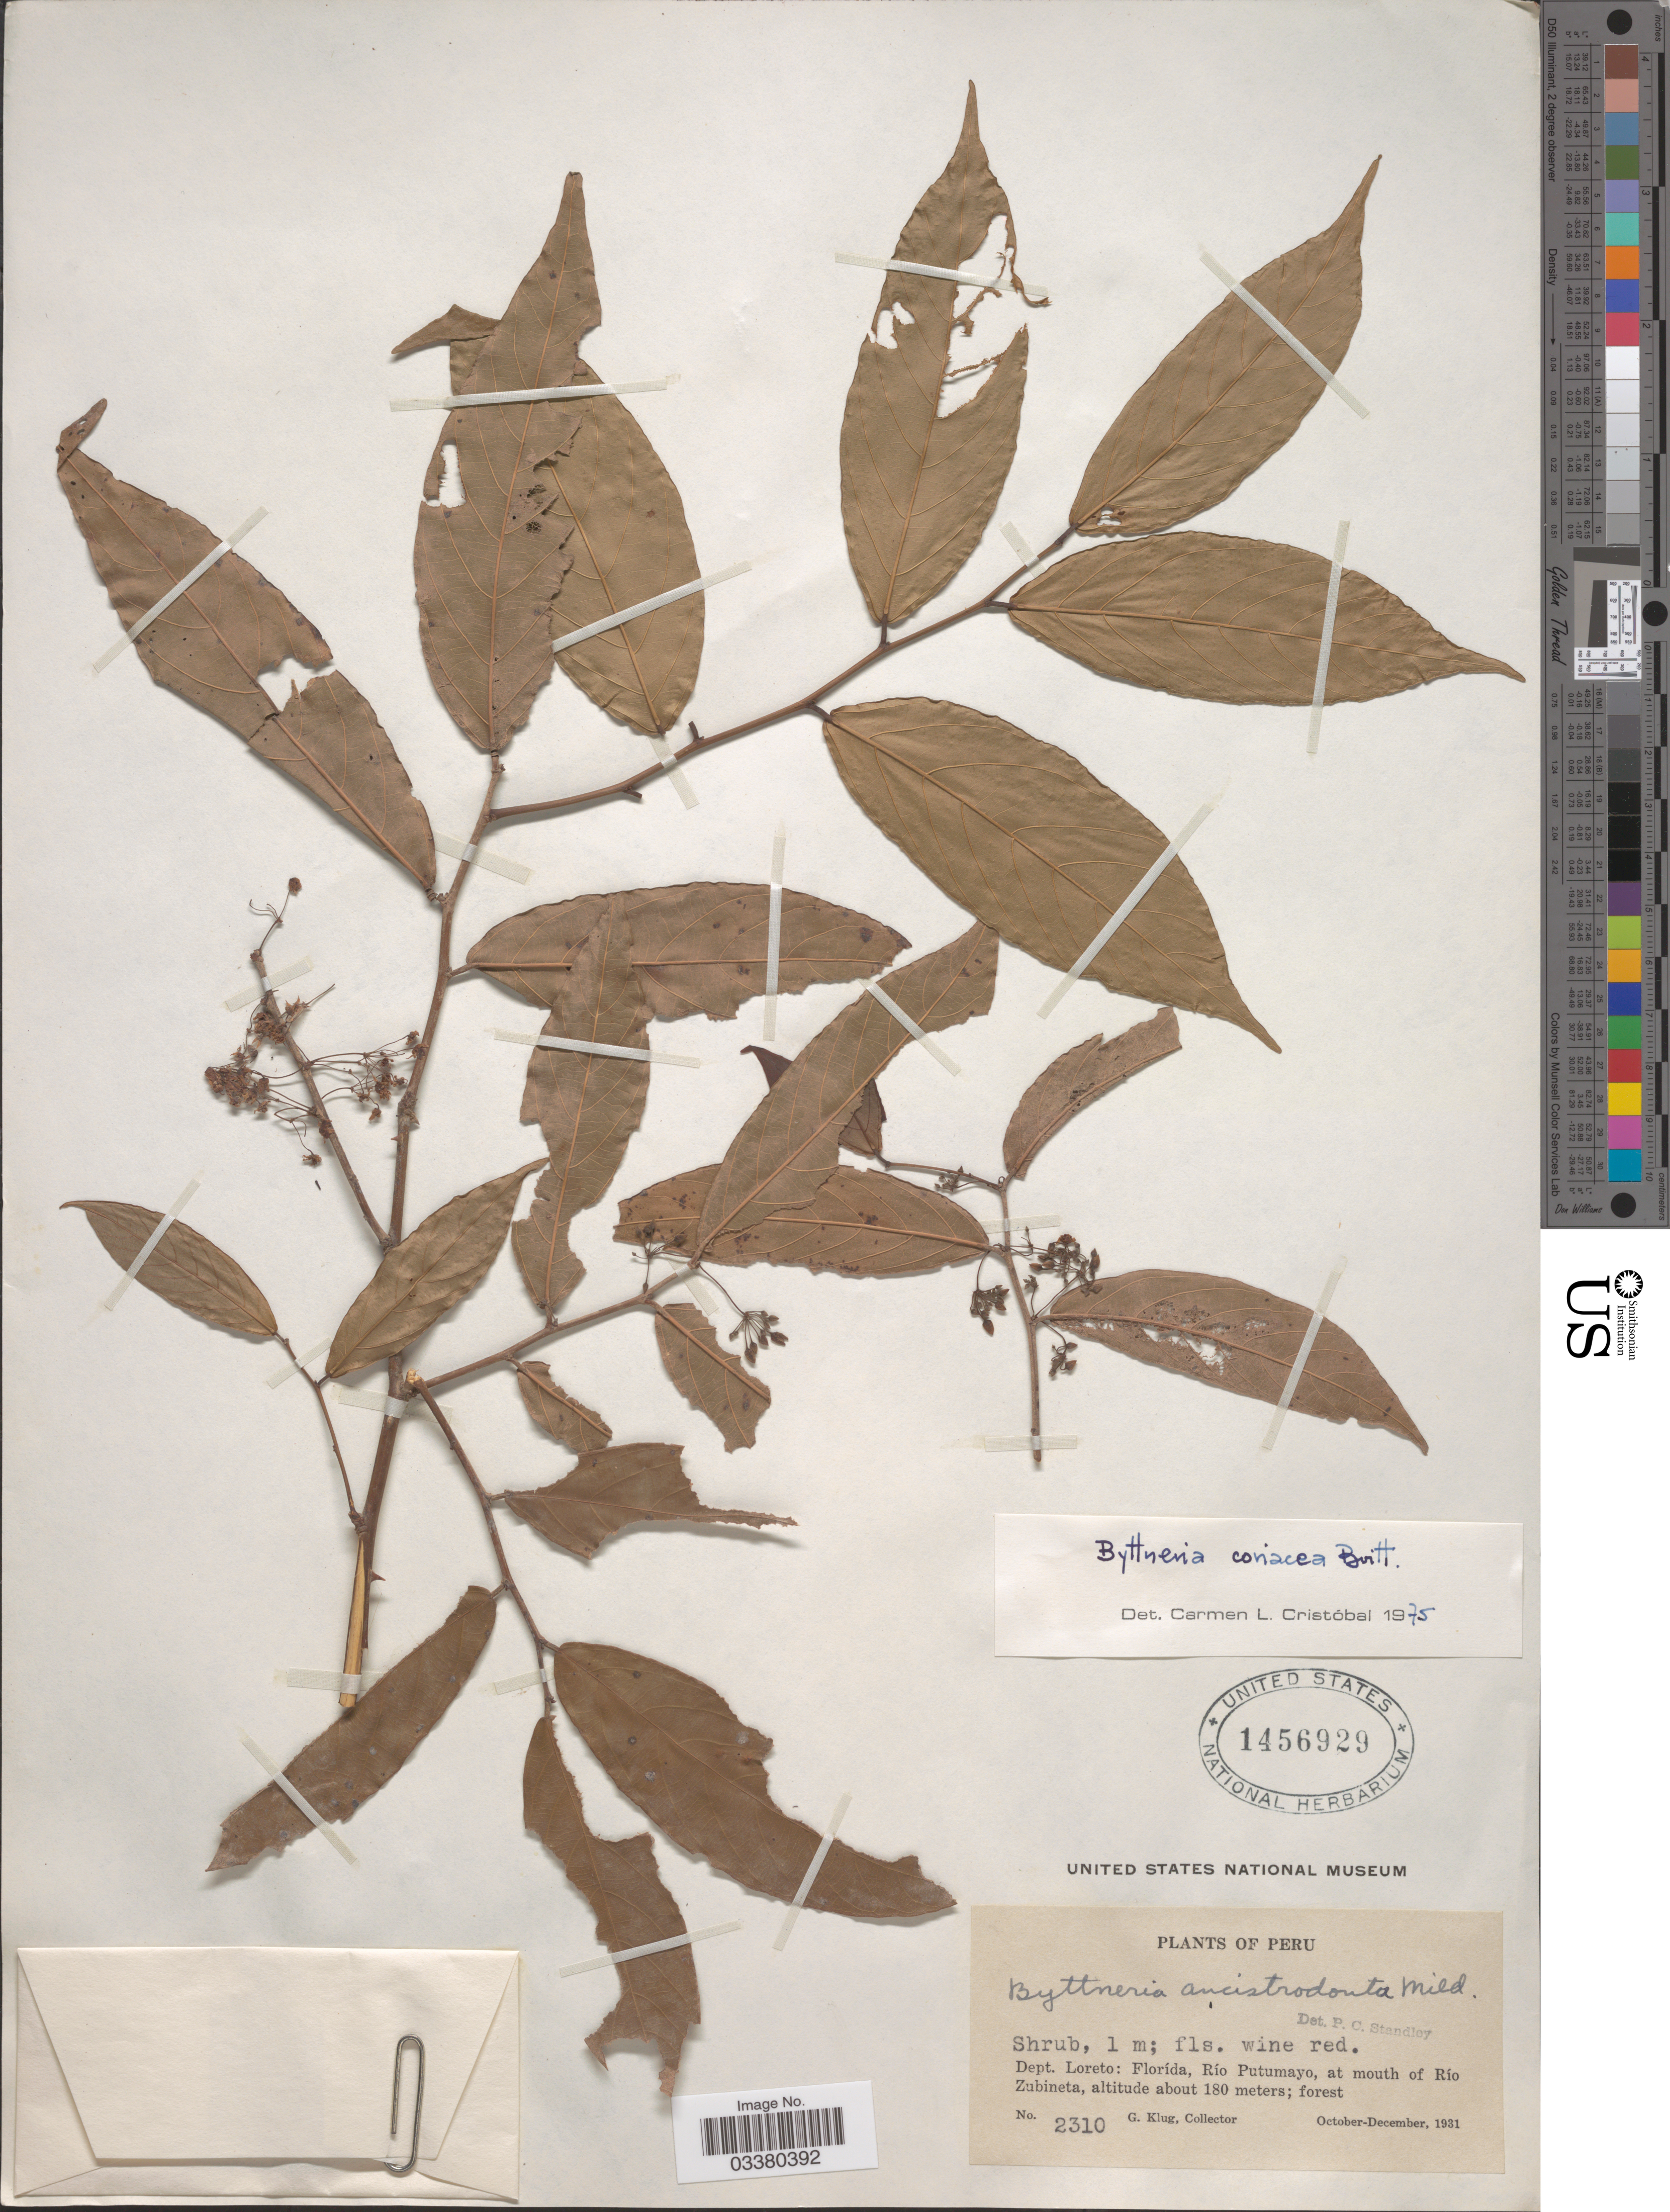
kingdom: Plantae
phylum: Tracheophyta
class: Magnoliopsida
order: Malvales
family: Malvaceae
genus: Byttneria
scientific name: Byttneria coriacea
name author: Britton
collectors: G. Klug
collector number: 2310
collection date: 1931-10/1931-12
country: Peru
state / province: Loreto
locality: Dept. Loreto: Florída, Río Putumayo, at mouth of Río Zubineta.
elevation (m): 180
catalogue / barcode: US 1456929